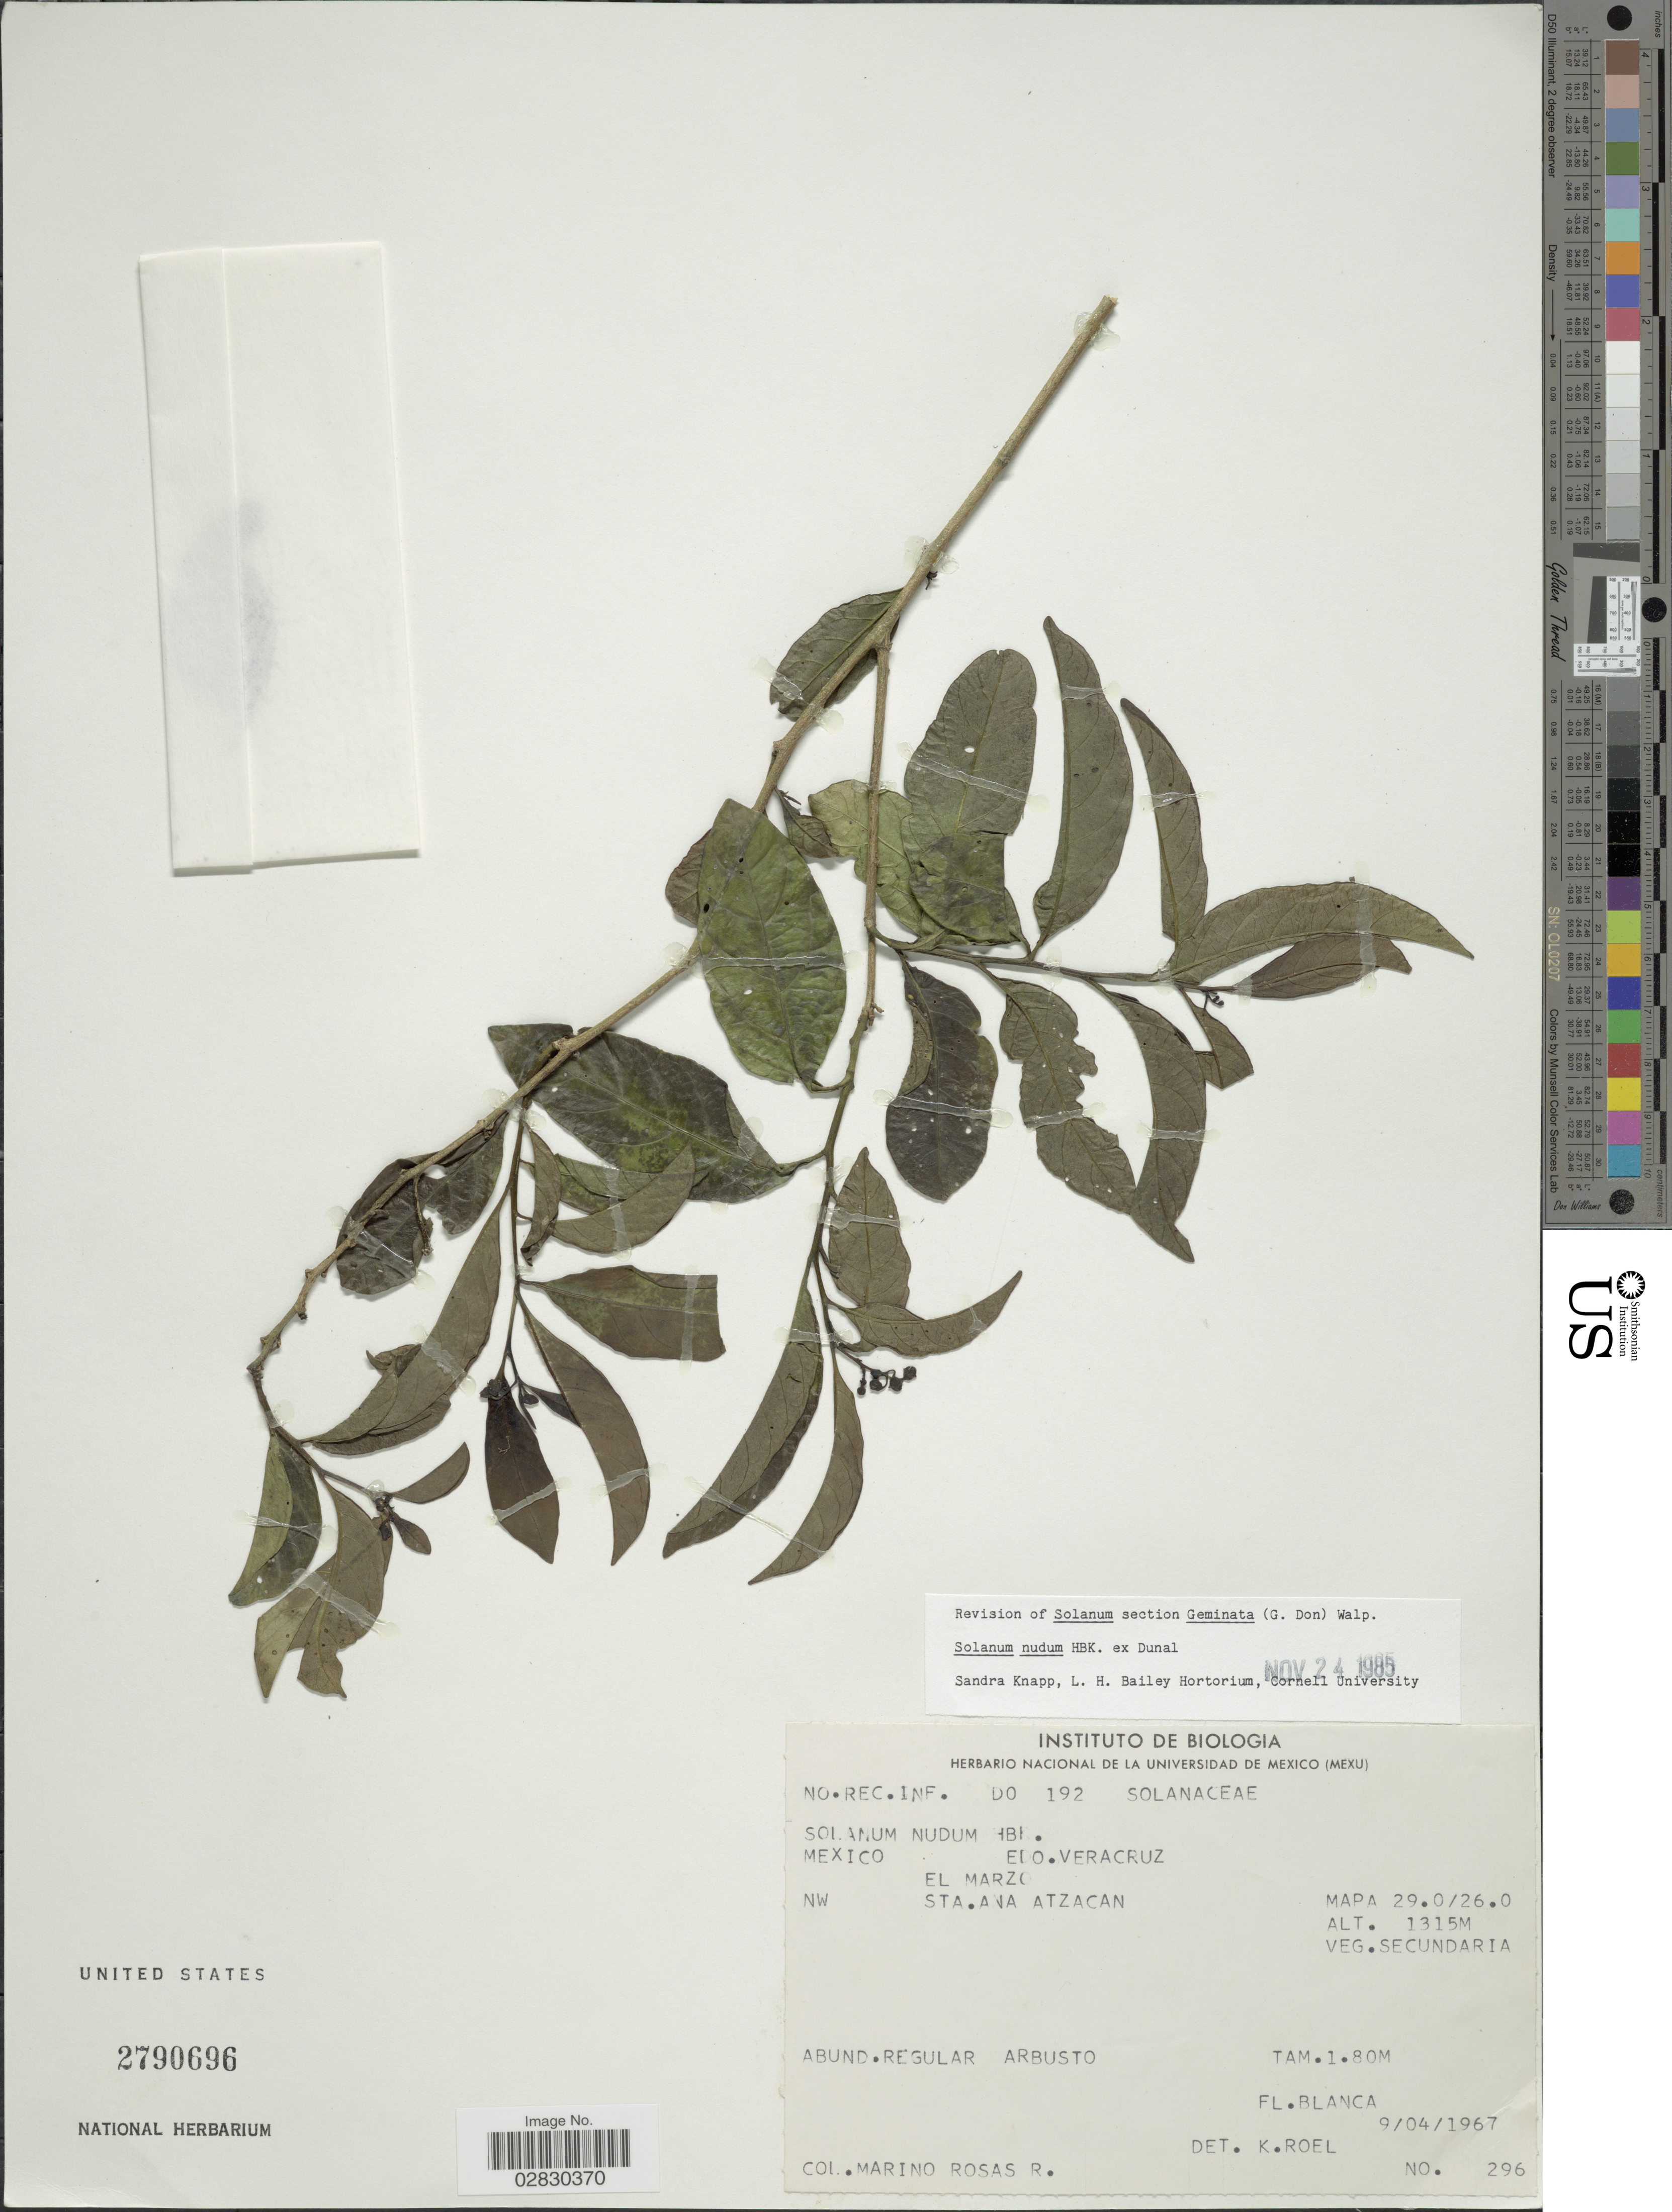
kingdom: Plantae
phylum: Tracheophyta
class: Magnoliopsida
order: Solanales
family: Solanaceae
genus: Solanum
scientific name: Solanum nudum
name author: Humb. & Bonpl. ex Dunal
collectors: M. Rosas R.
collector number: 296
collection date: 1967-04-09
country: Mexico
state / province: Veracruz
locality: Veracruz. El Marzo. Sta.Ana Atzacan. Mapa 29.0/26.0.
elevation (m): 1315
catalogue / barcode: US 2790696